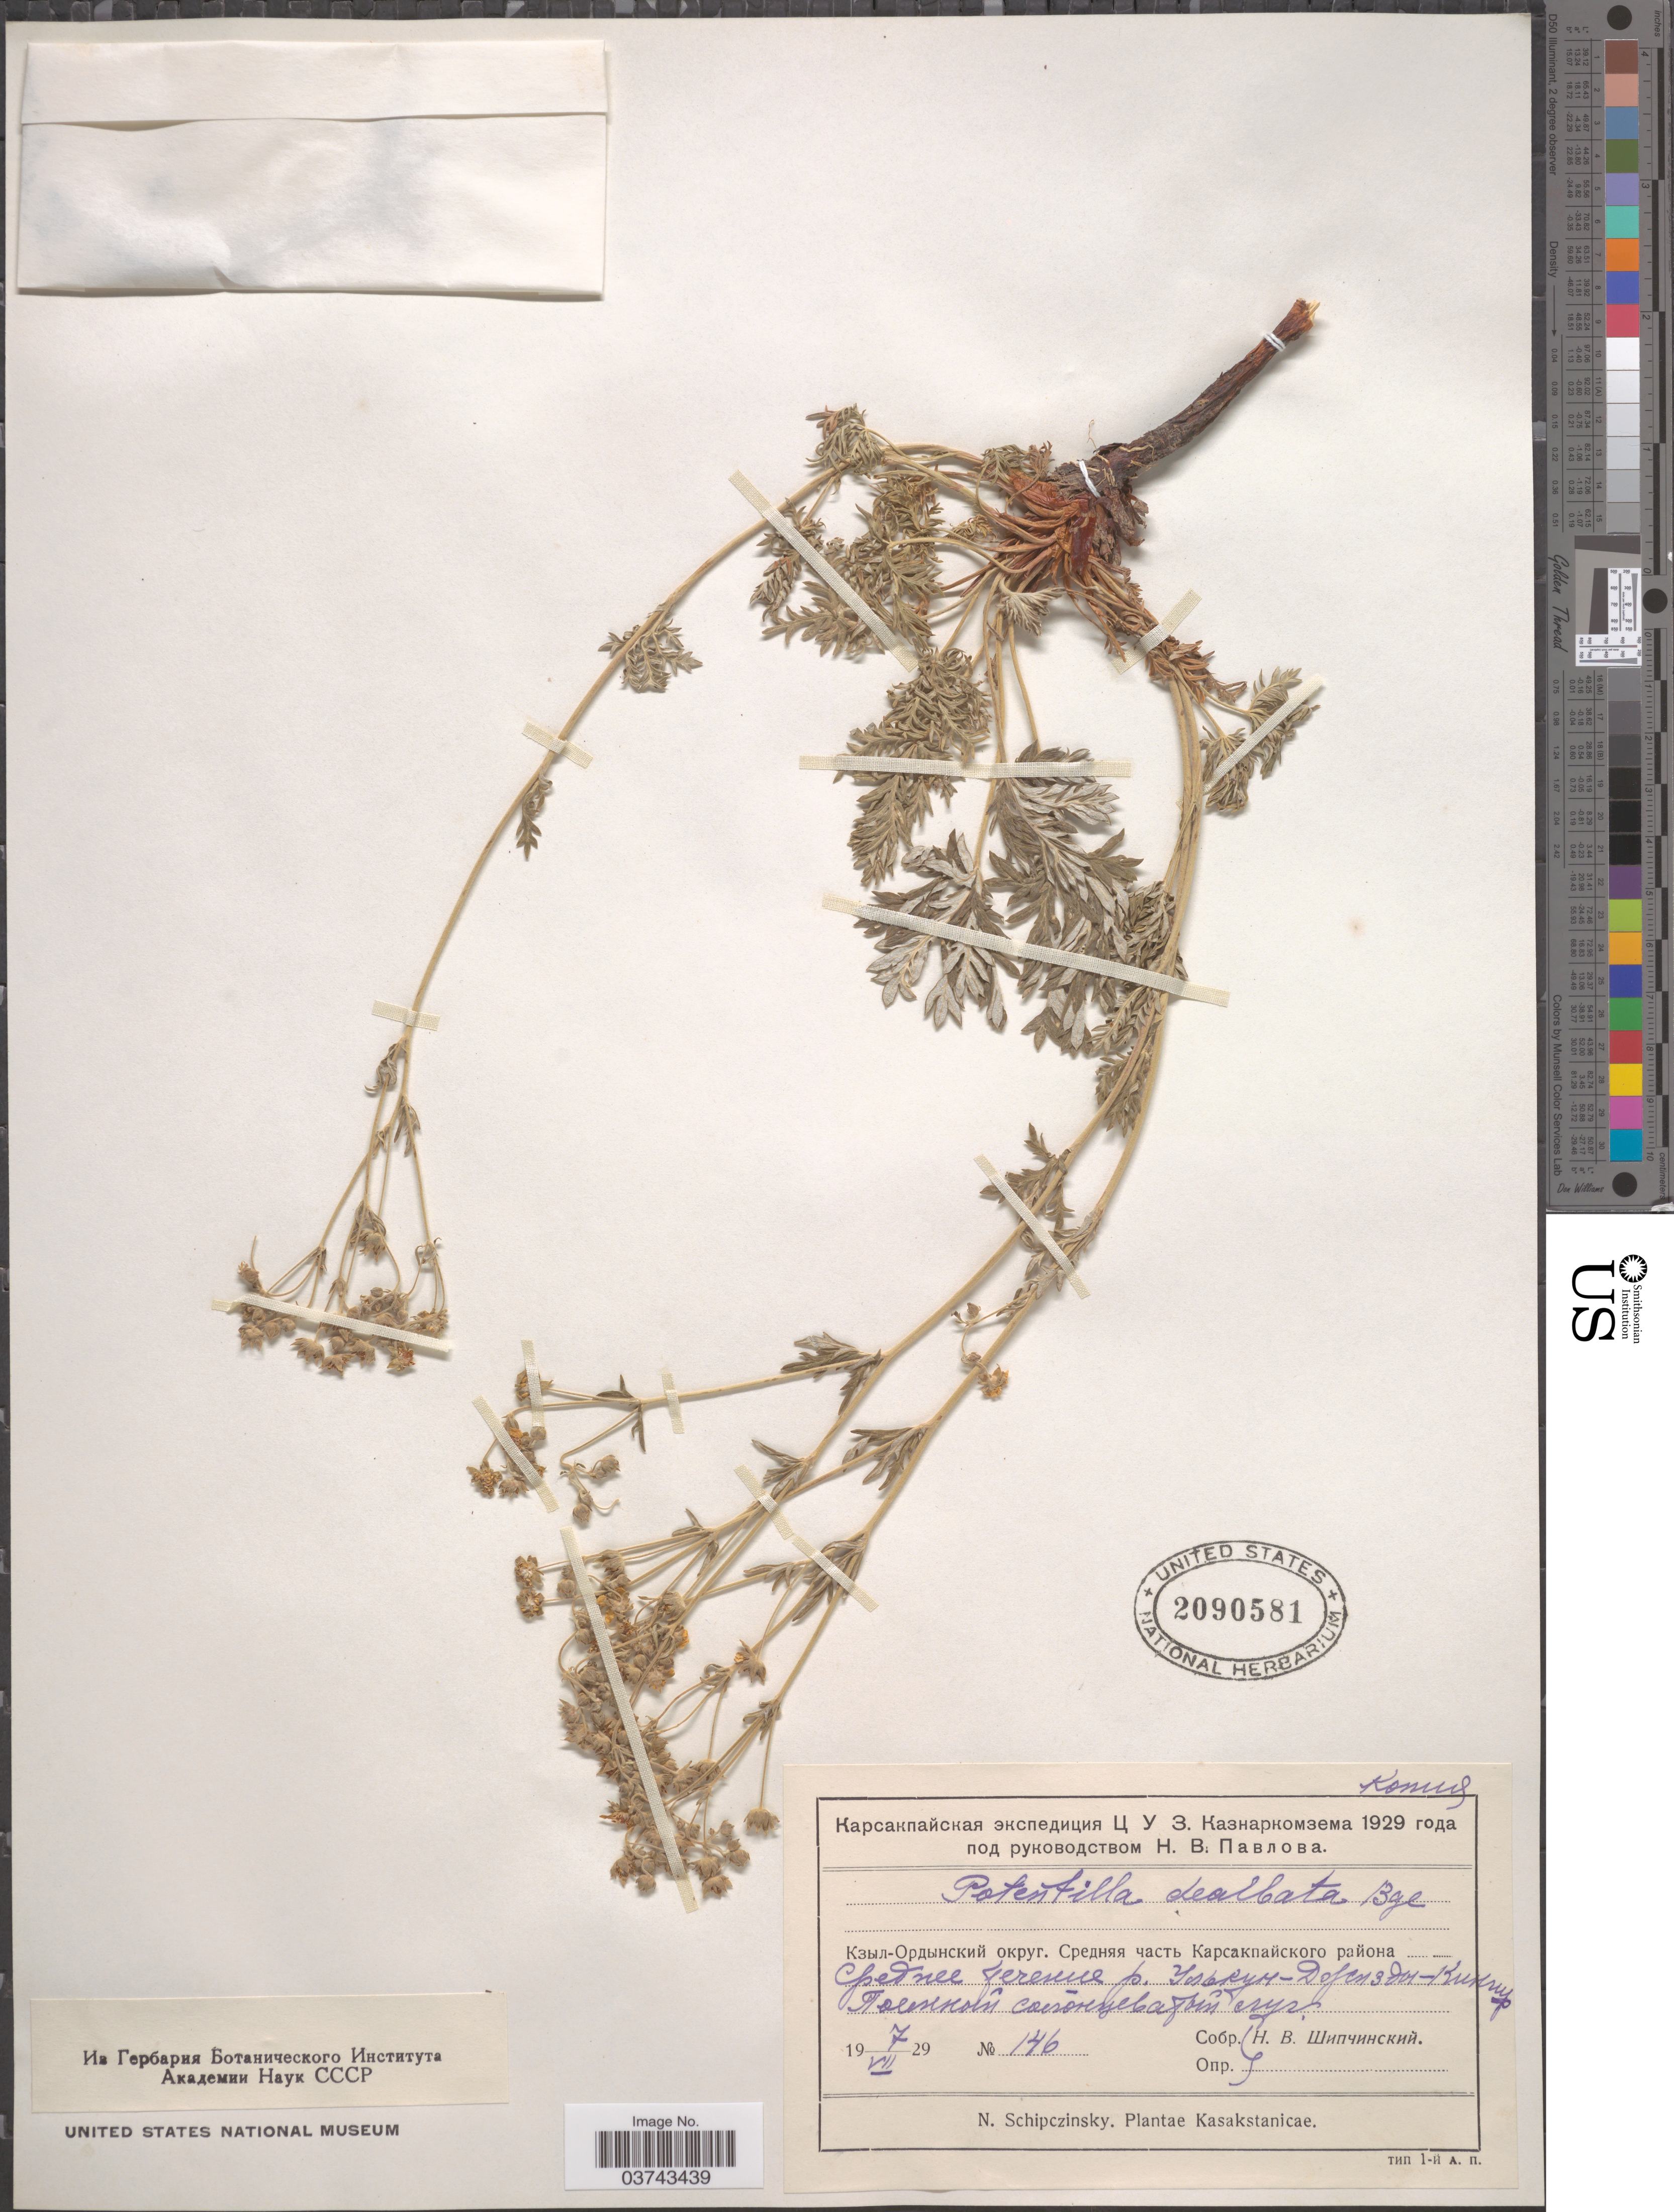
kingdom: Plantae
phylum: Tracheophyta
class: Magnoliopsida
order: Rosales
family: Rosaceae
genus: Potentilla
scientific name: Potentilla dealbata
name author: Bunge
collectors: N. Schipczinsky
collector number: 146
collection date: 1929-07-07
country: Kazakhstan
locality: X.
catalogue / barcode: US 2090581